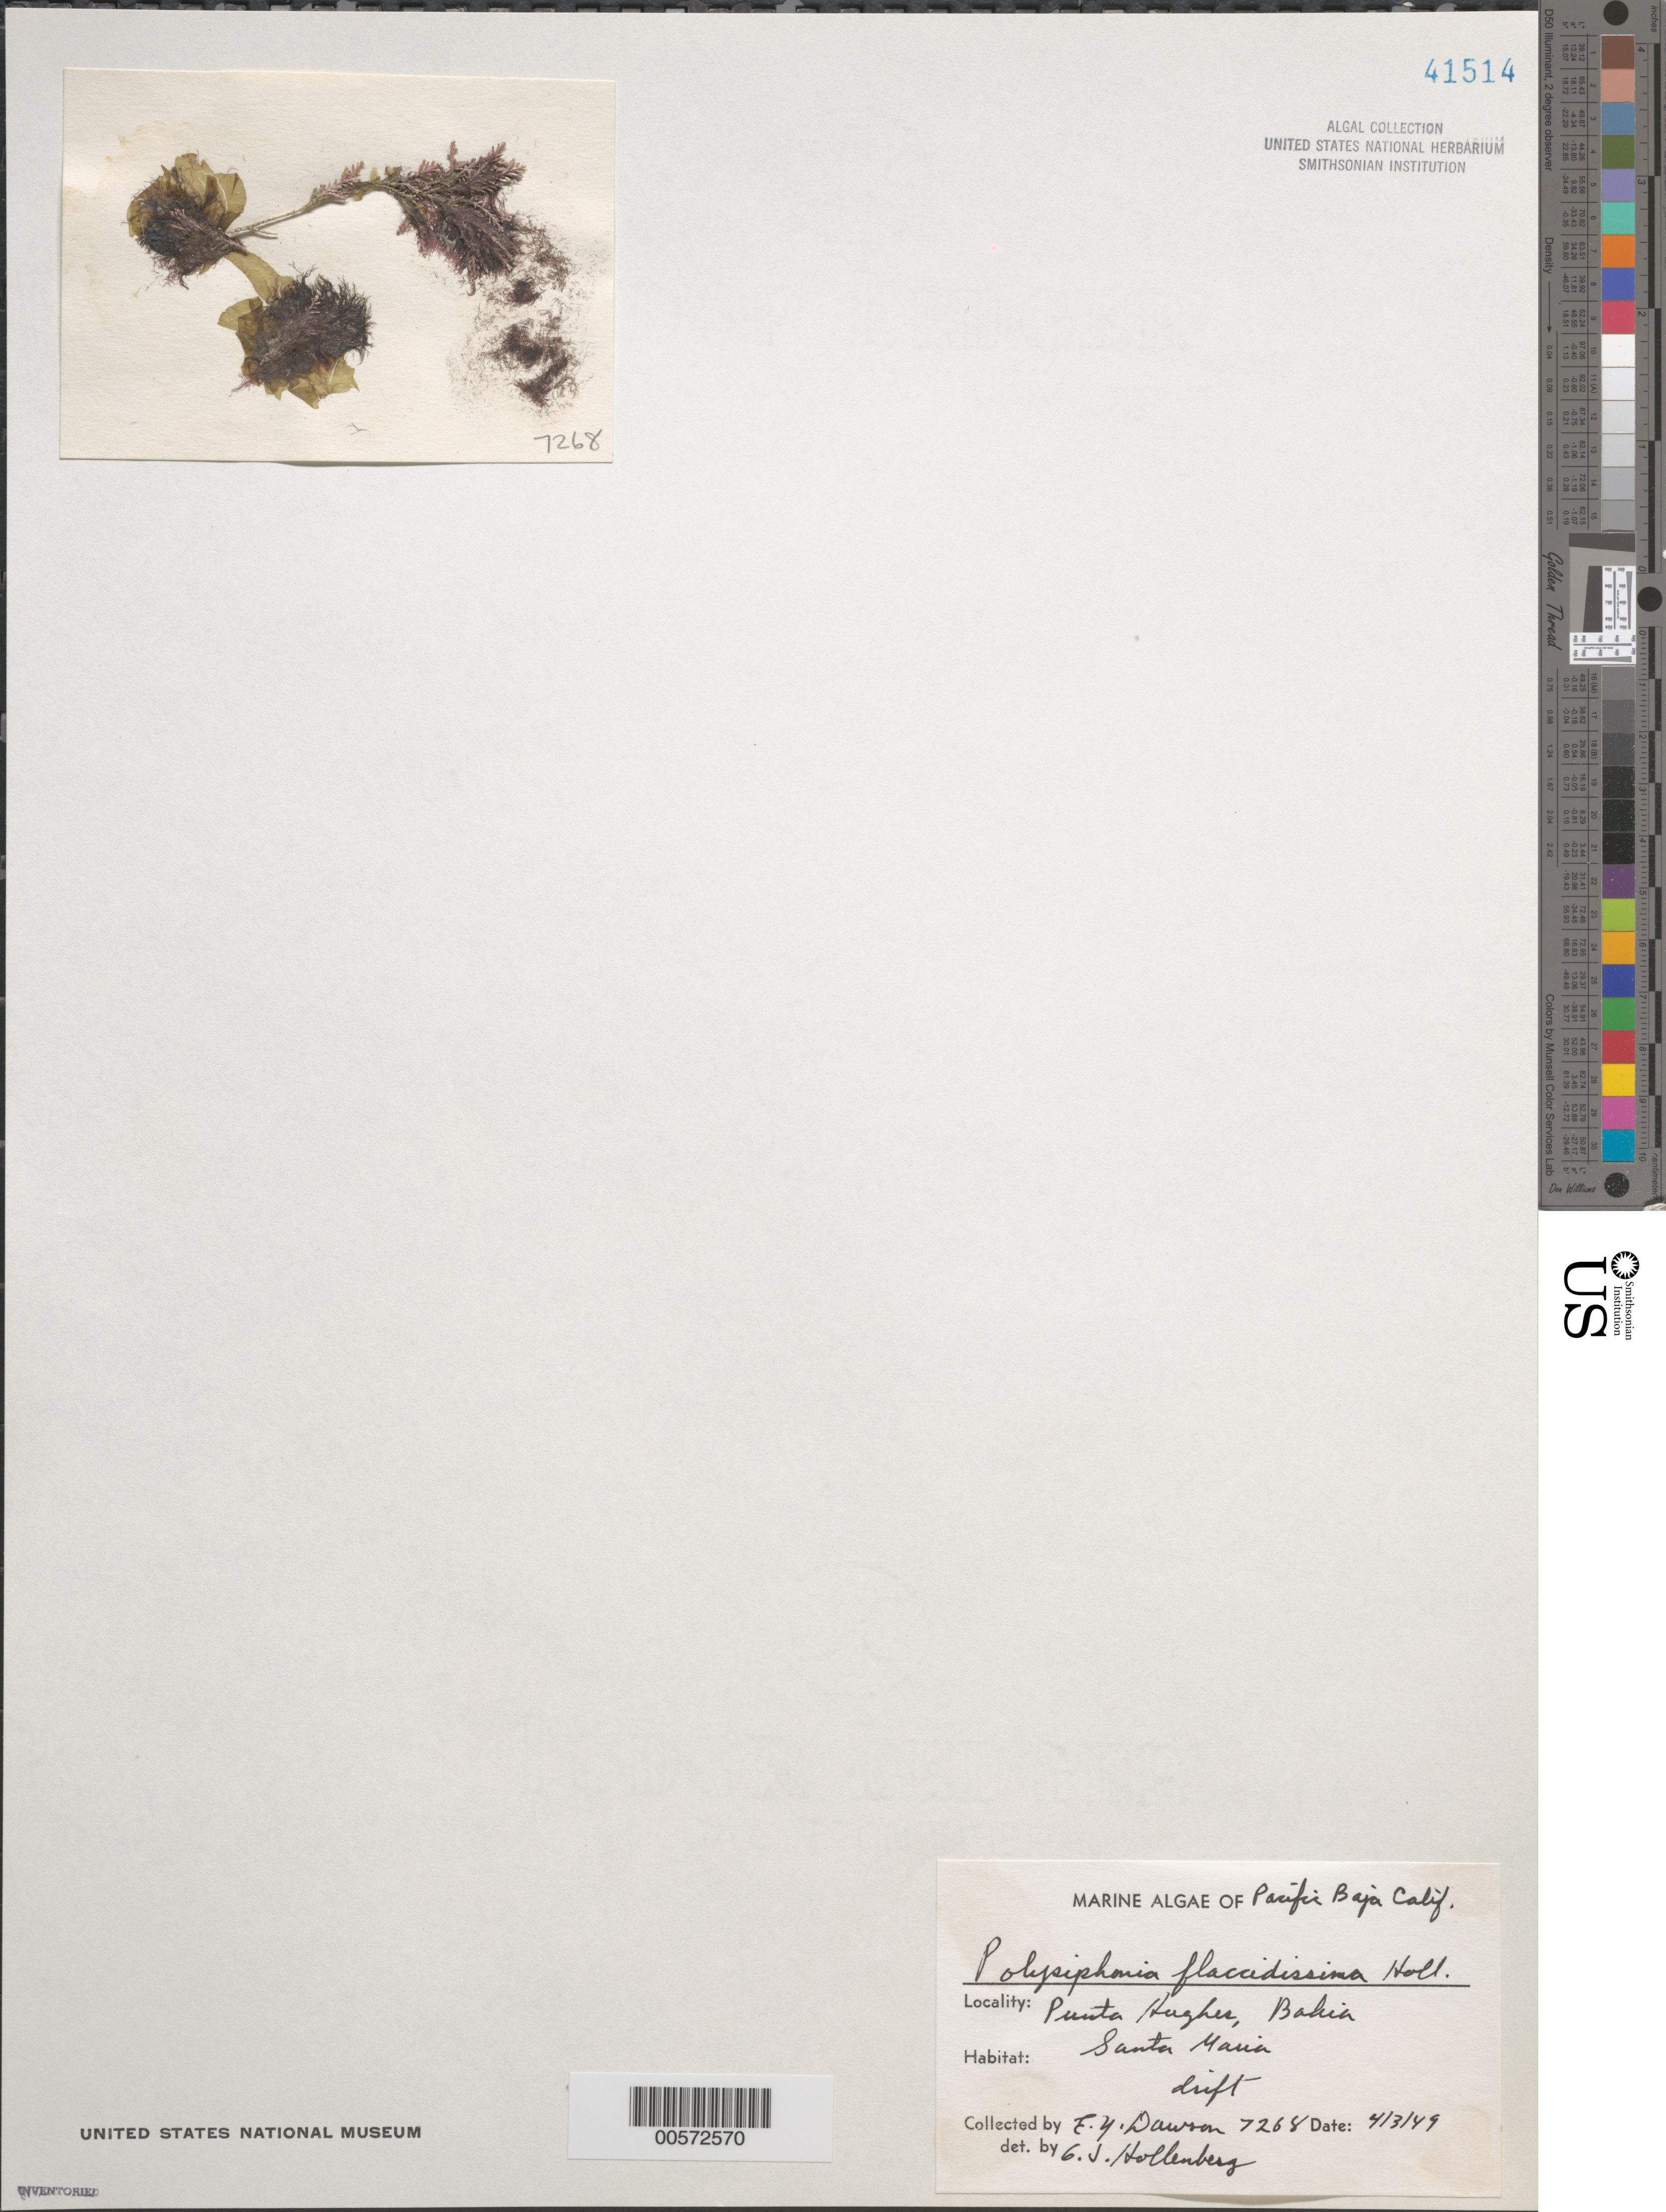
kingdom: Plantae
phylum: Rhodophyta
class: Florideophyceae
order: Ceramiales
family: Rhodomelaceae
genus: Neosiphonia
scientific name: Neosiphonia sertularioides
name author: (Gratel.) K.W. Nam & Kang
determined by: Algae name updating Project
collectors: W. Williams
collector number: EYD 7268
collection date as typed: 03 Apr 1949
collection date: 1949-04-03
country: Mexico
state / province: Baja California Sur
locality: Punta Hughes, Bahia Santa Maria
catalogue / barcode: US 41514